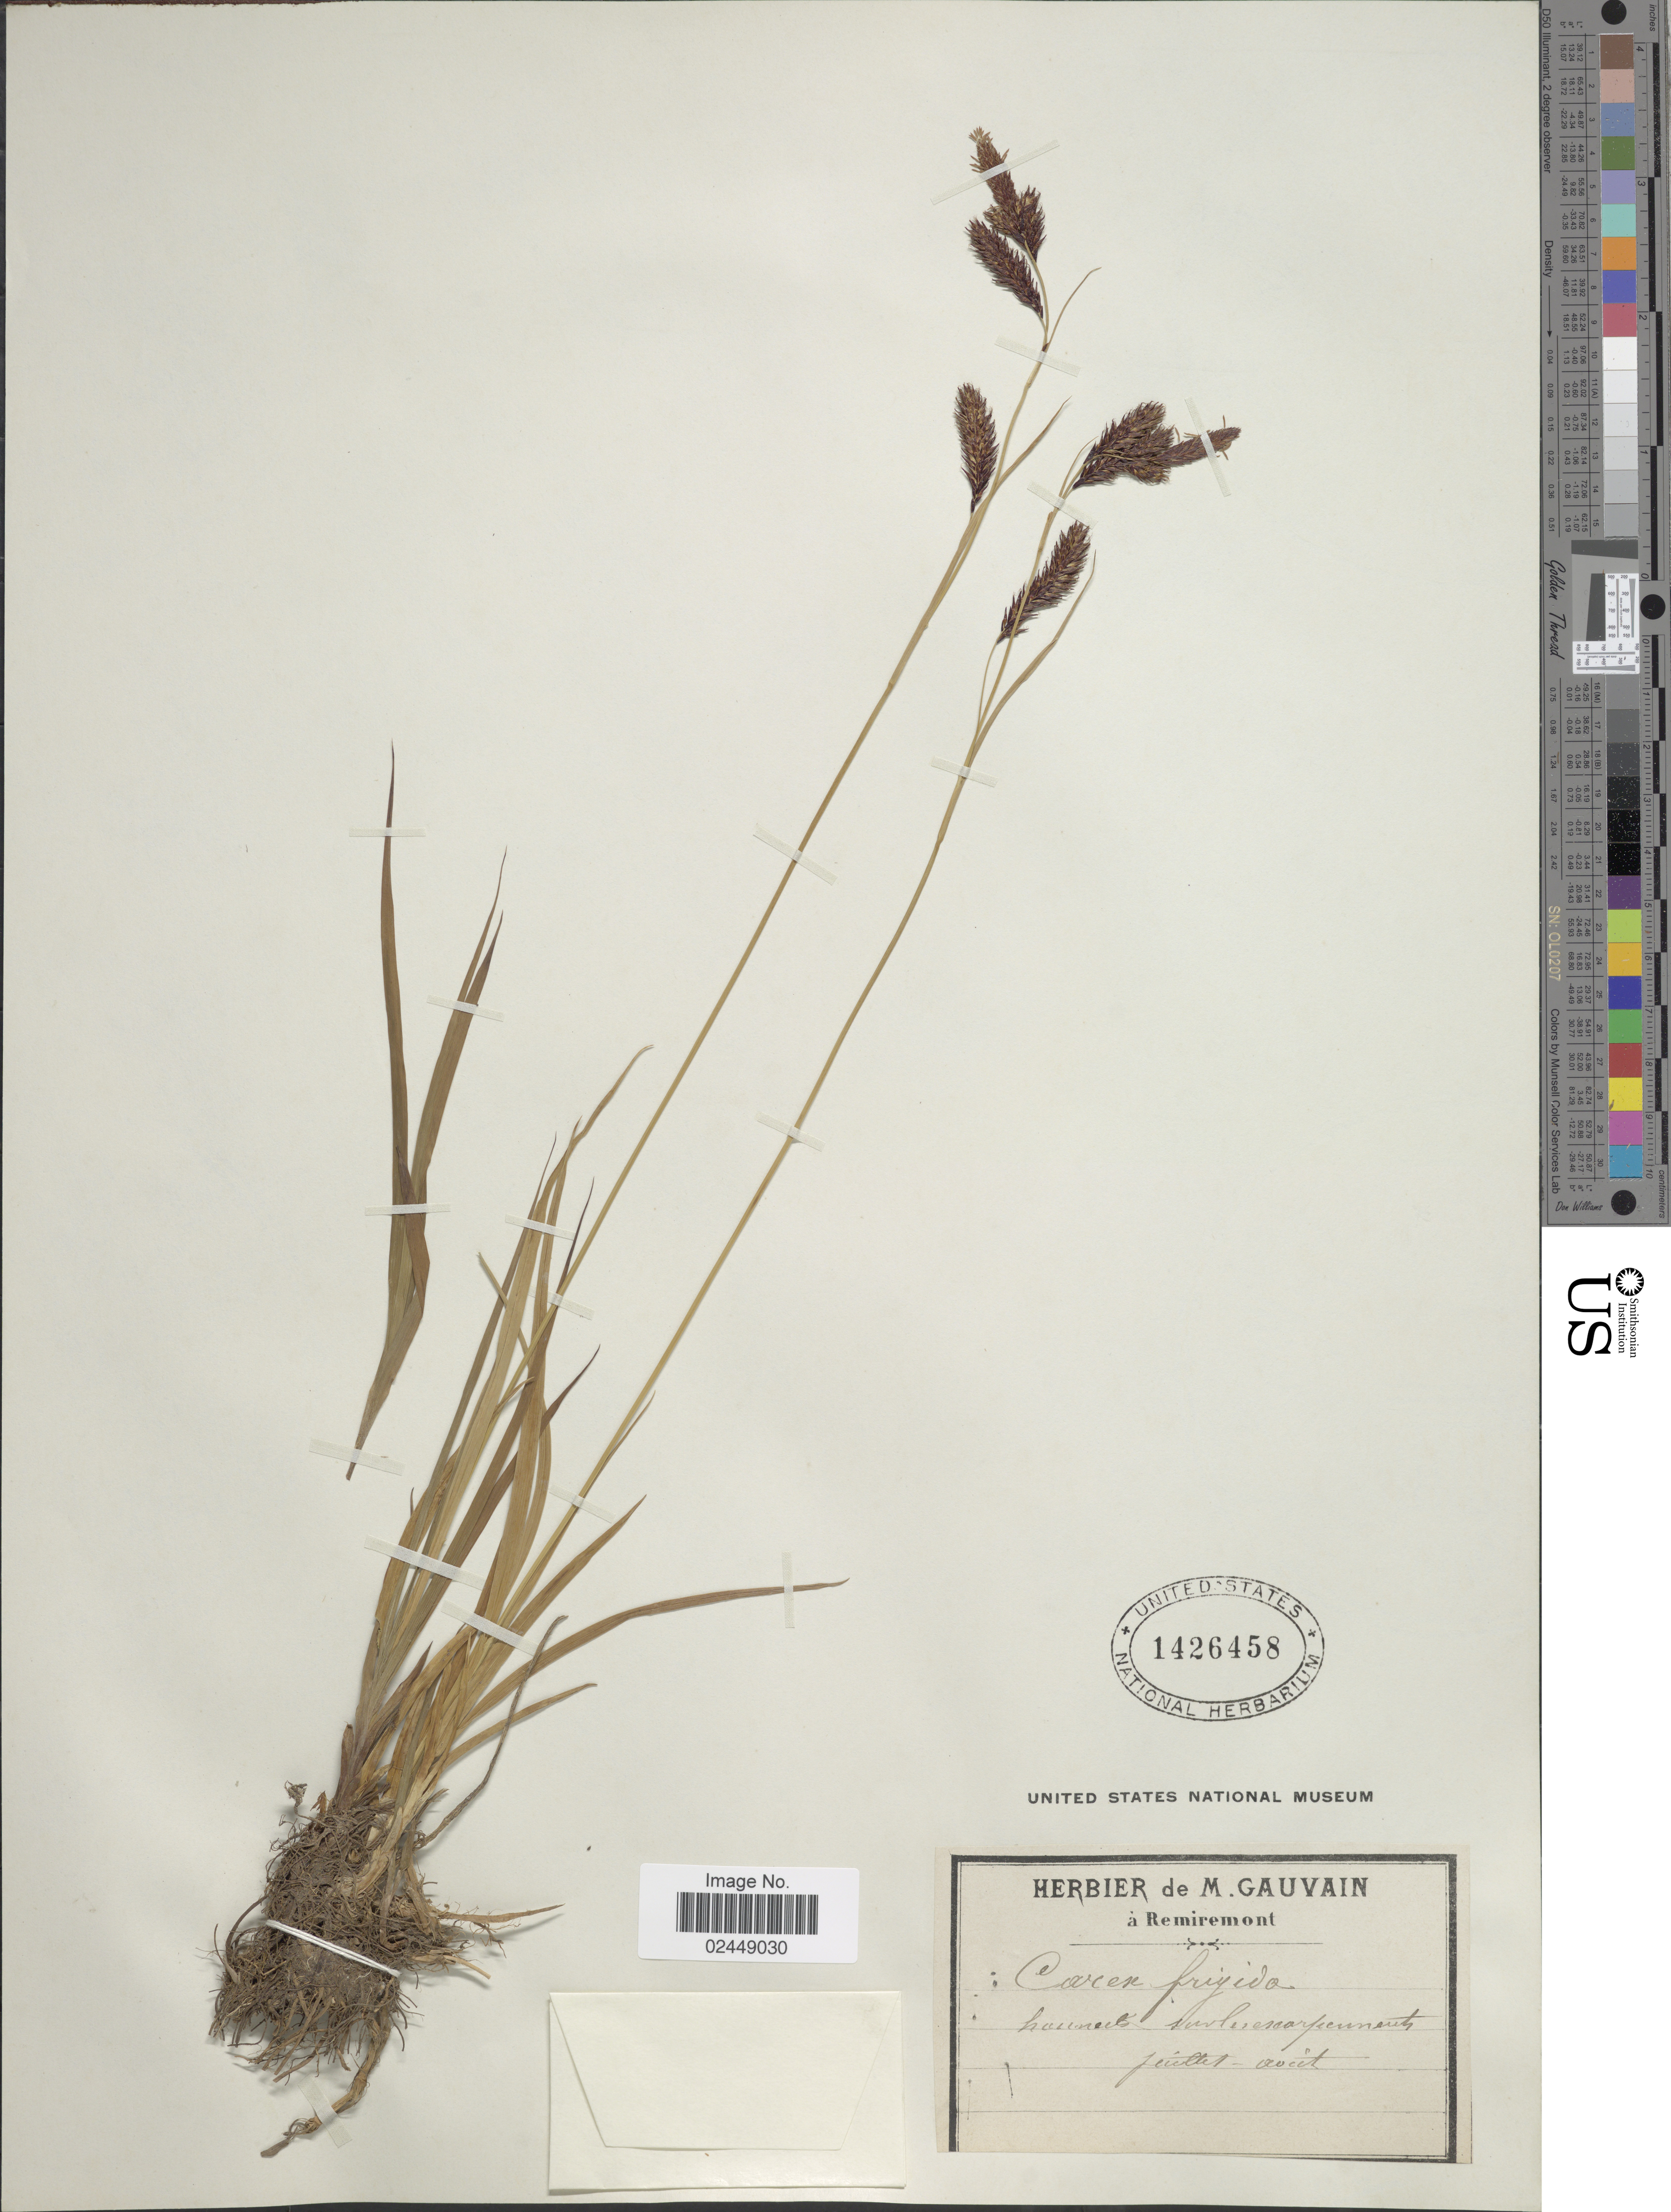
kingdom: Plantae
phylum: Tracheophyta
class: Liliopsida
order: Poales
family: Cyperaceae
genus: Carex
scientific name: Carex frigida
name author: All.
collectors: J. Gauvain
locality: Houneuts sulesnarpenneutz [unsure placement] [interpreted]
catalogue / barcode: US 1426458